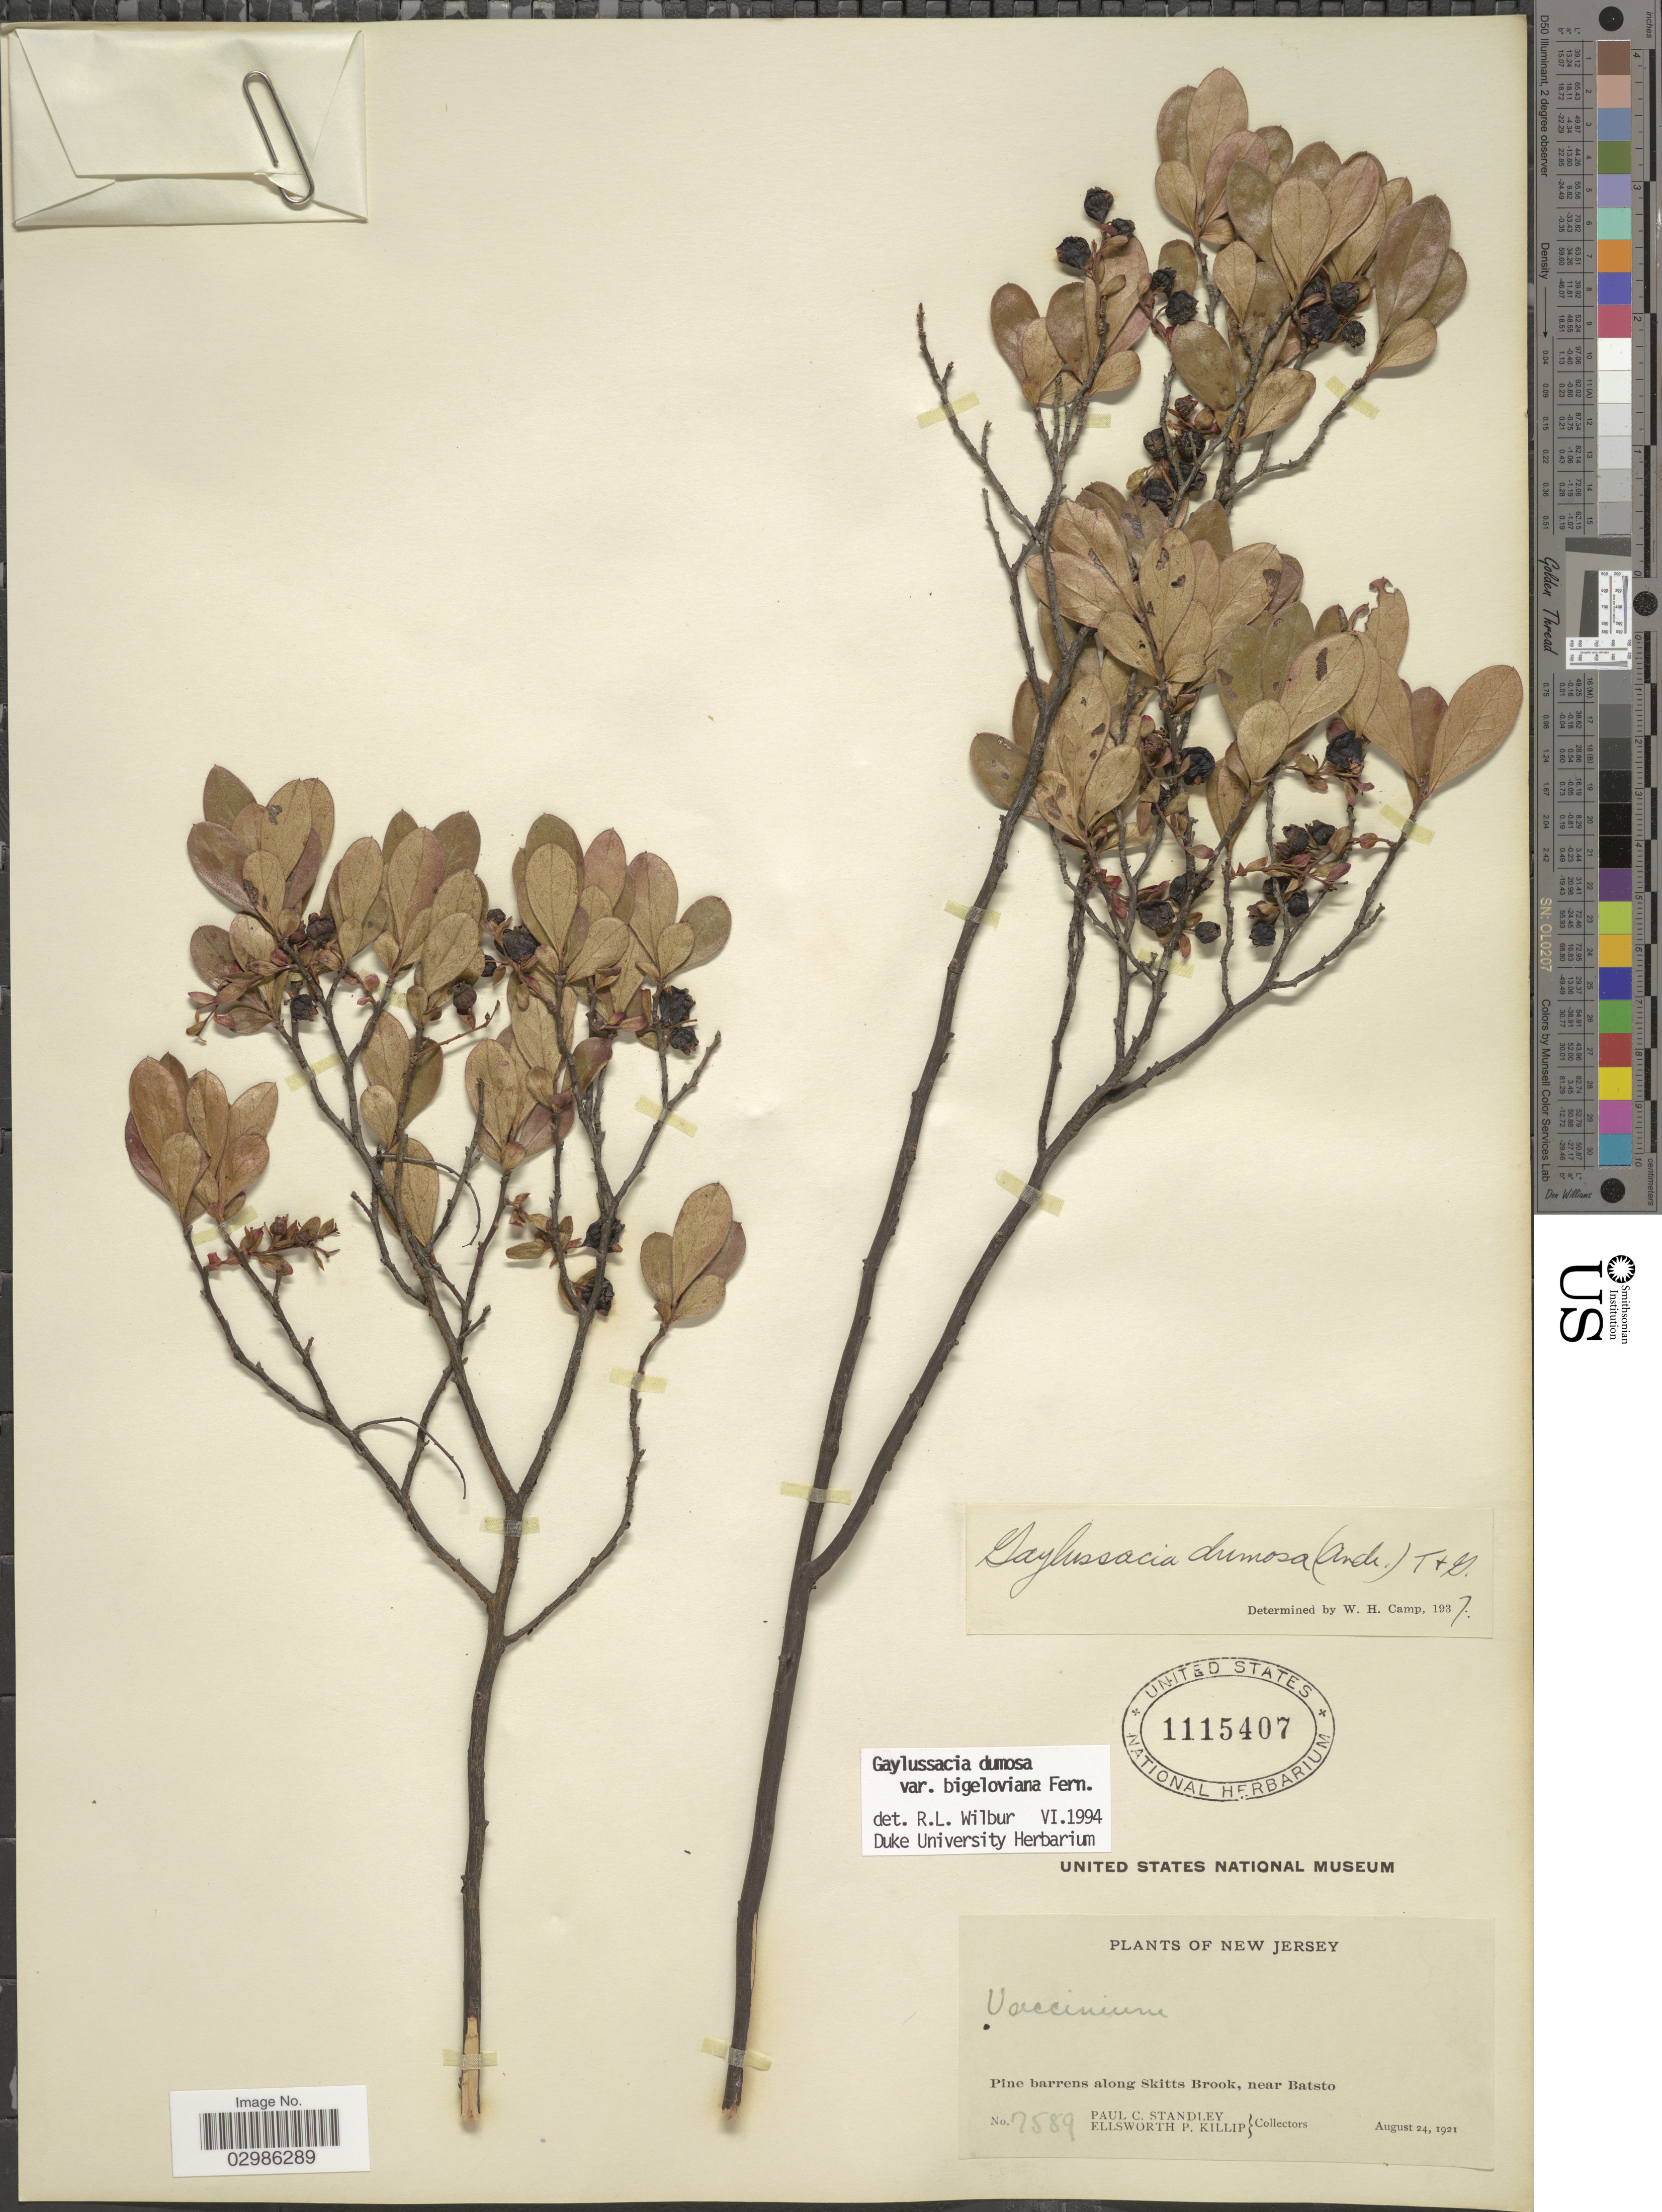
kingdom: Plantae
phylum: Tracheophyta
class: Magnoliopsida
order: Ericales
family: Ericaceae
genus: Gaylussacia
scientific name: Gaylussacia dumosa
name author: (Andrews) Torr. & A. Gray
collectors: P. C. Standley & E. P. Killip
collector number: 7589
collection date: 1921-08-24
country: United States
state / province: New Jersey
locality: Pine barrens along Skitts Brook, near Batsto.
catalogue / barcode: US 1115407